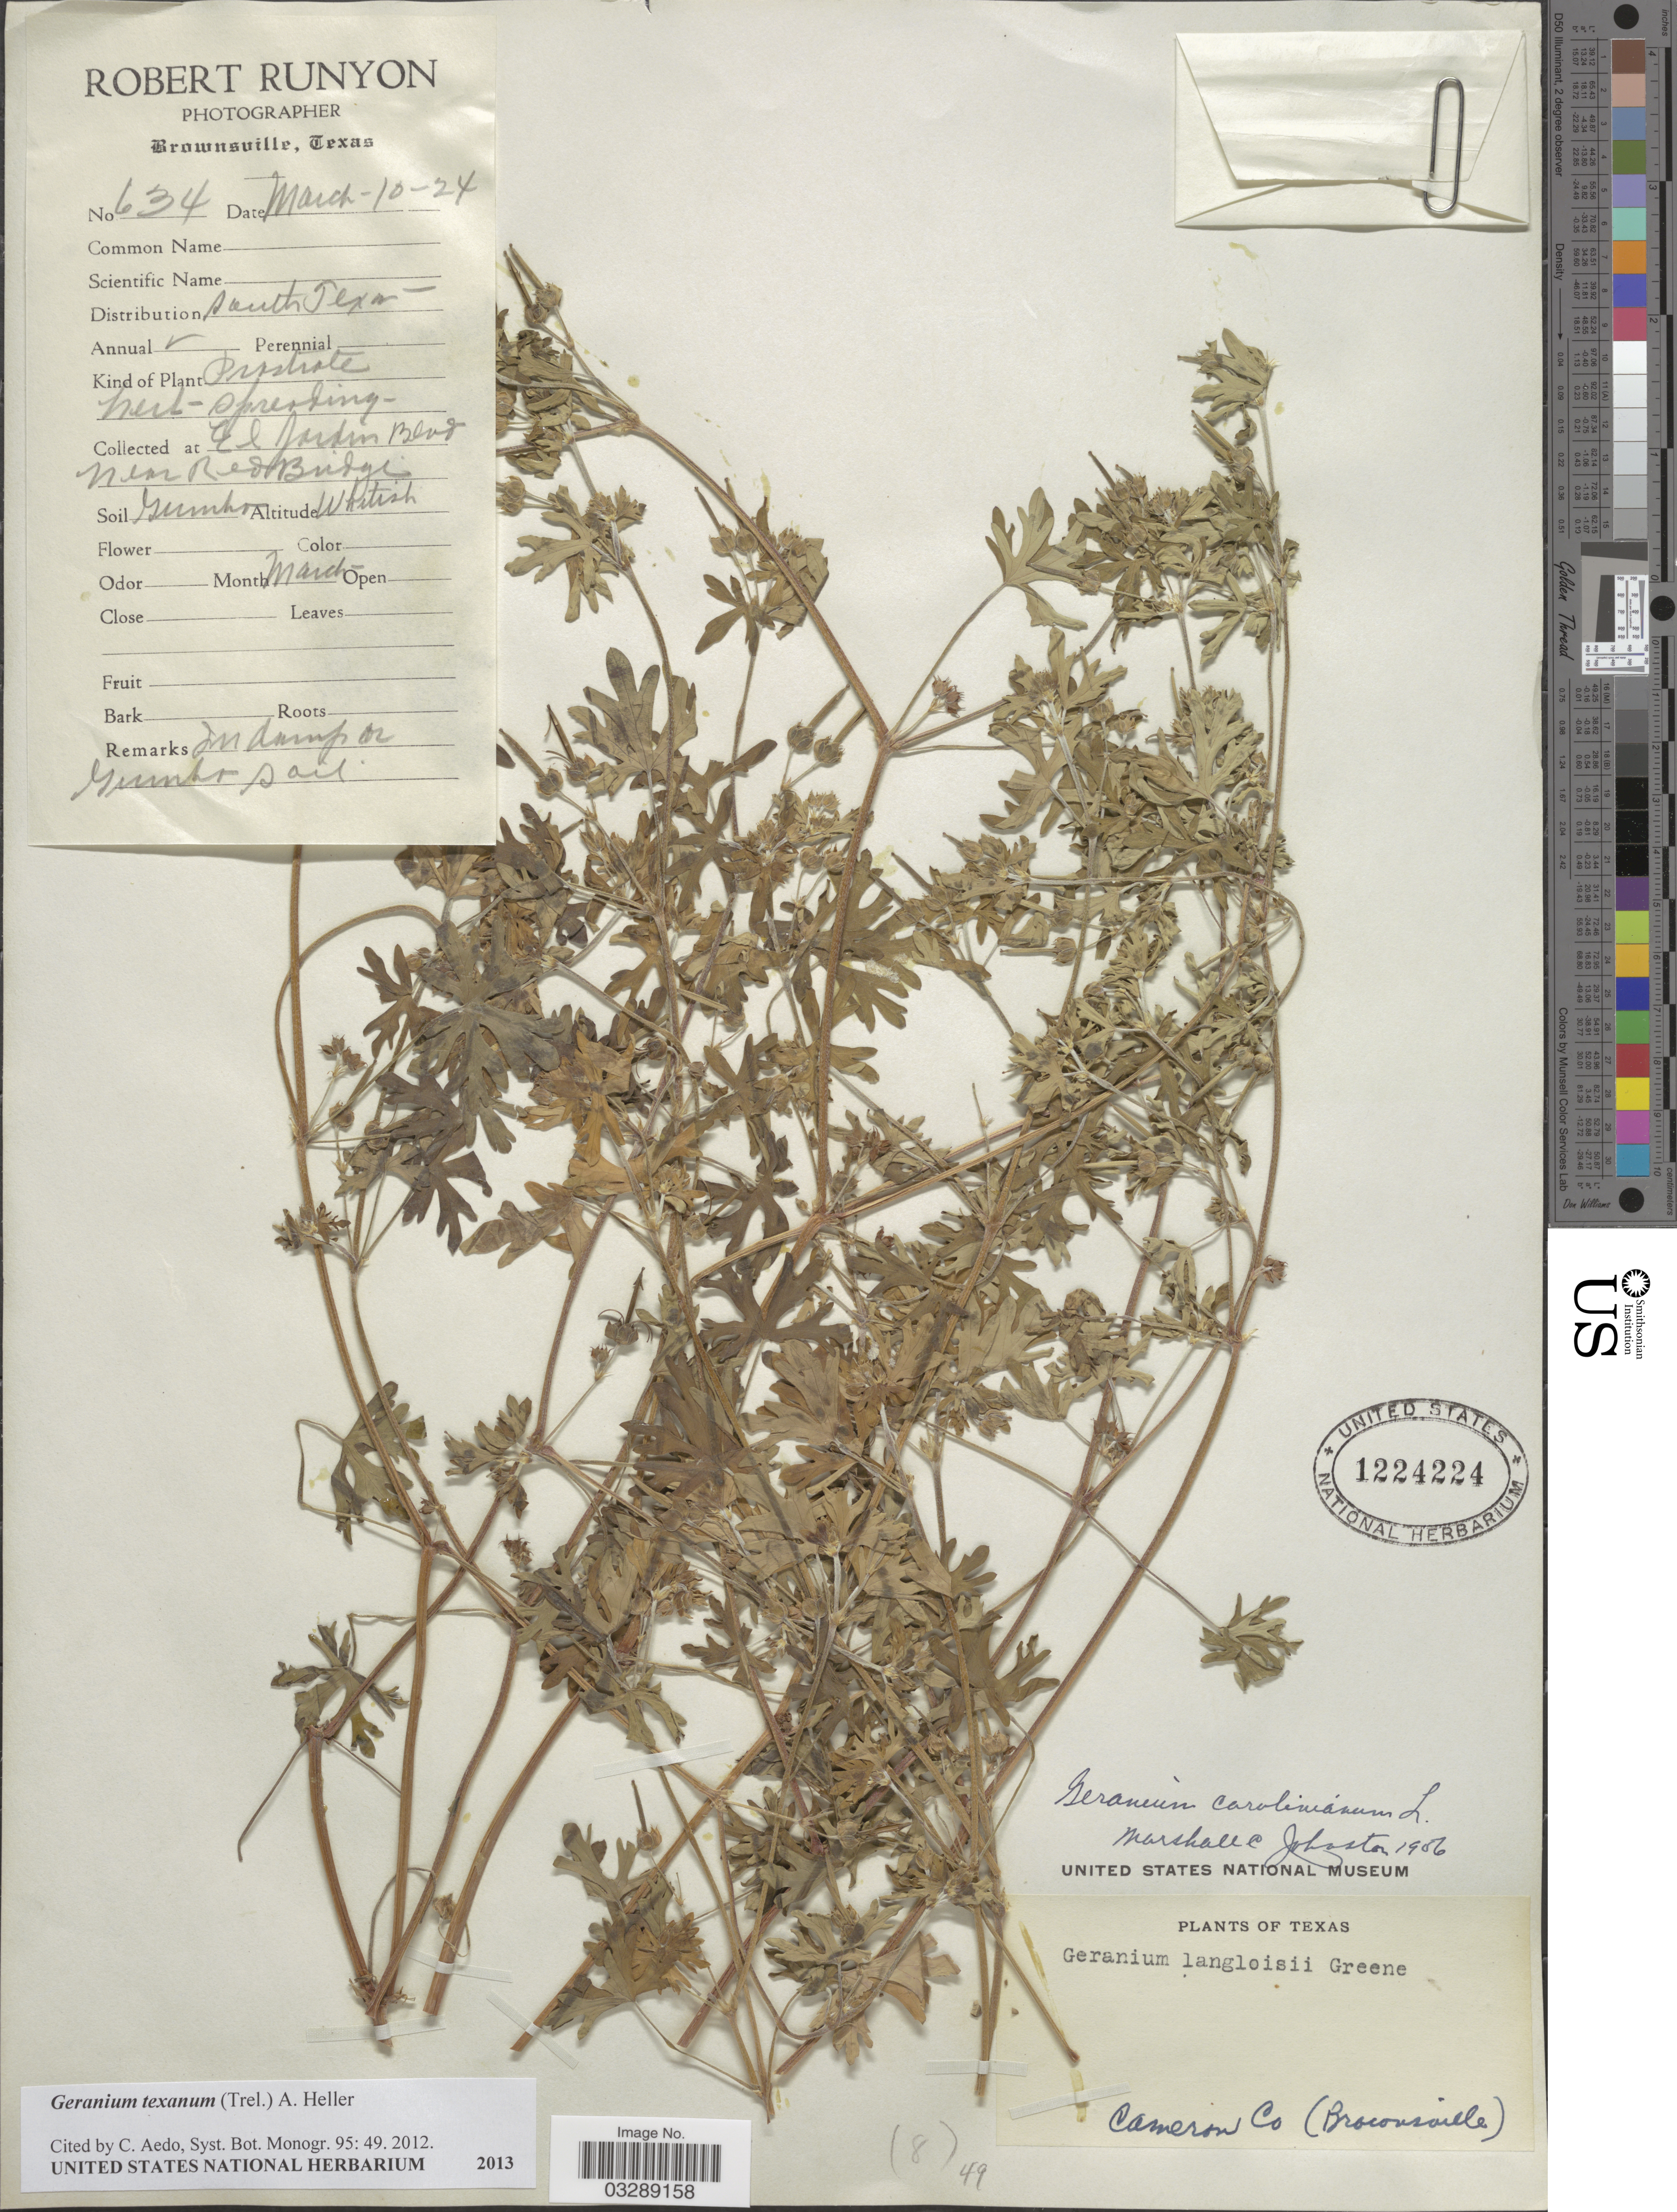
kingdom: Plantae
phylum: Tracheophyta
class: Magnoliopsida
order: Geraniales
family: Geraniaceae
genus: Geranium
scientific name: Geranium texanum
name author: (Trel.) A. Heller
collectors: R. Runyon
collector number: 634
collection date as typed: Transcribed d/m/y: 10/3/24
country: United States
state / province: Texas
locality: Cameron Co (Brownsville). El Jardin Blvd near Red Bridge.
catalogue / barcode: US 1224224